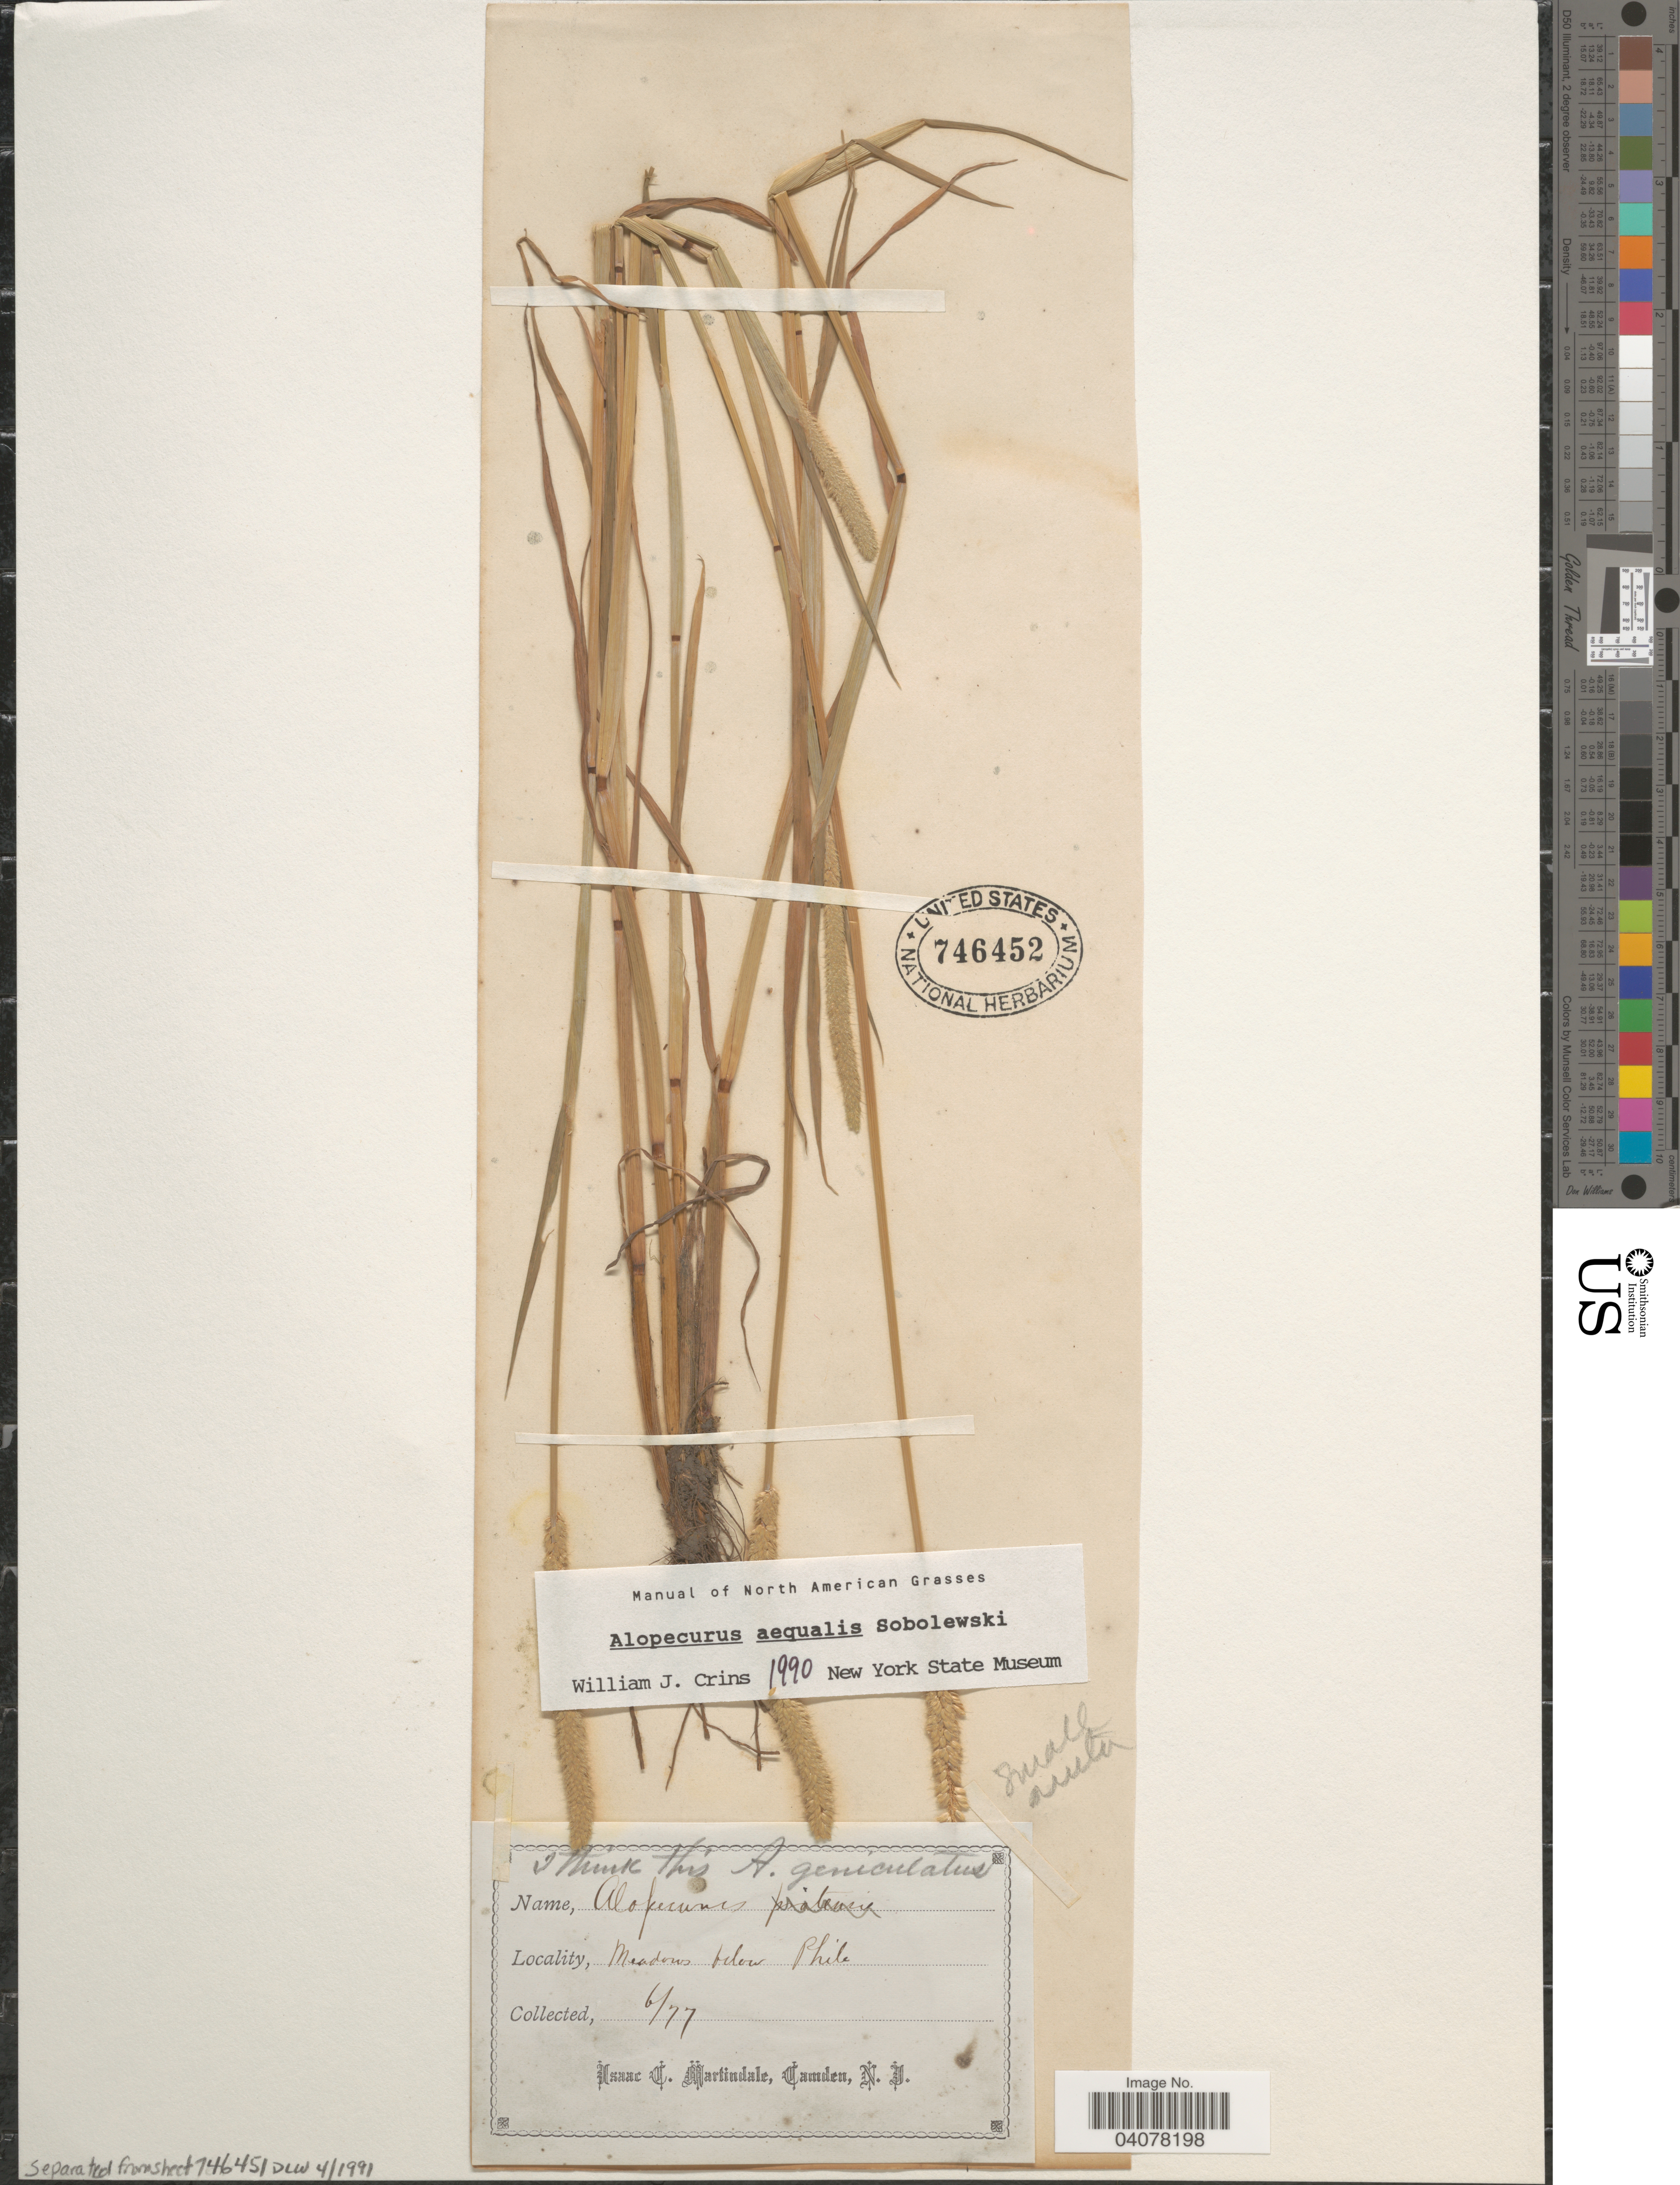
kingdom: Plantae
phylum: Tracheophyta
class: Liliopsida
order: Poales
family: Poaceae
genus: Alopecurus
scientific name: Alopecurus aequalis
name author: Sobol.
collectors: I. C. Martindale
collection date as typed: Transcribed d/m/y: /6/77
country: United States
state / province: Pennsylvania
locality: Meadows below Phila.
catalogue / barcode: US 746452